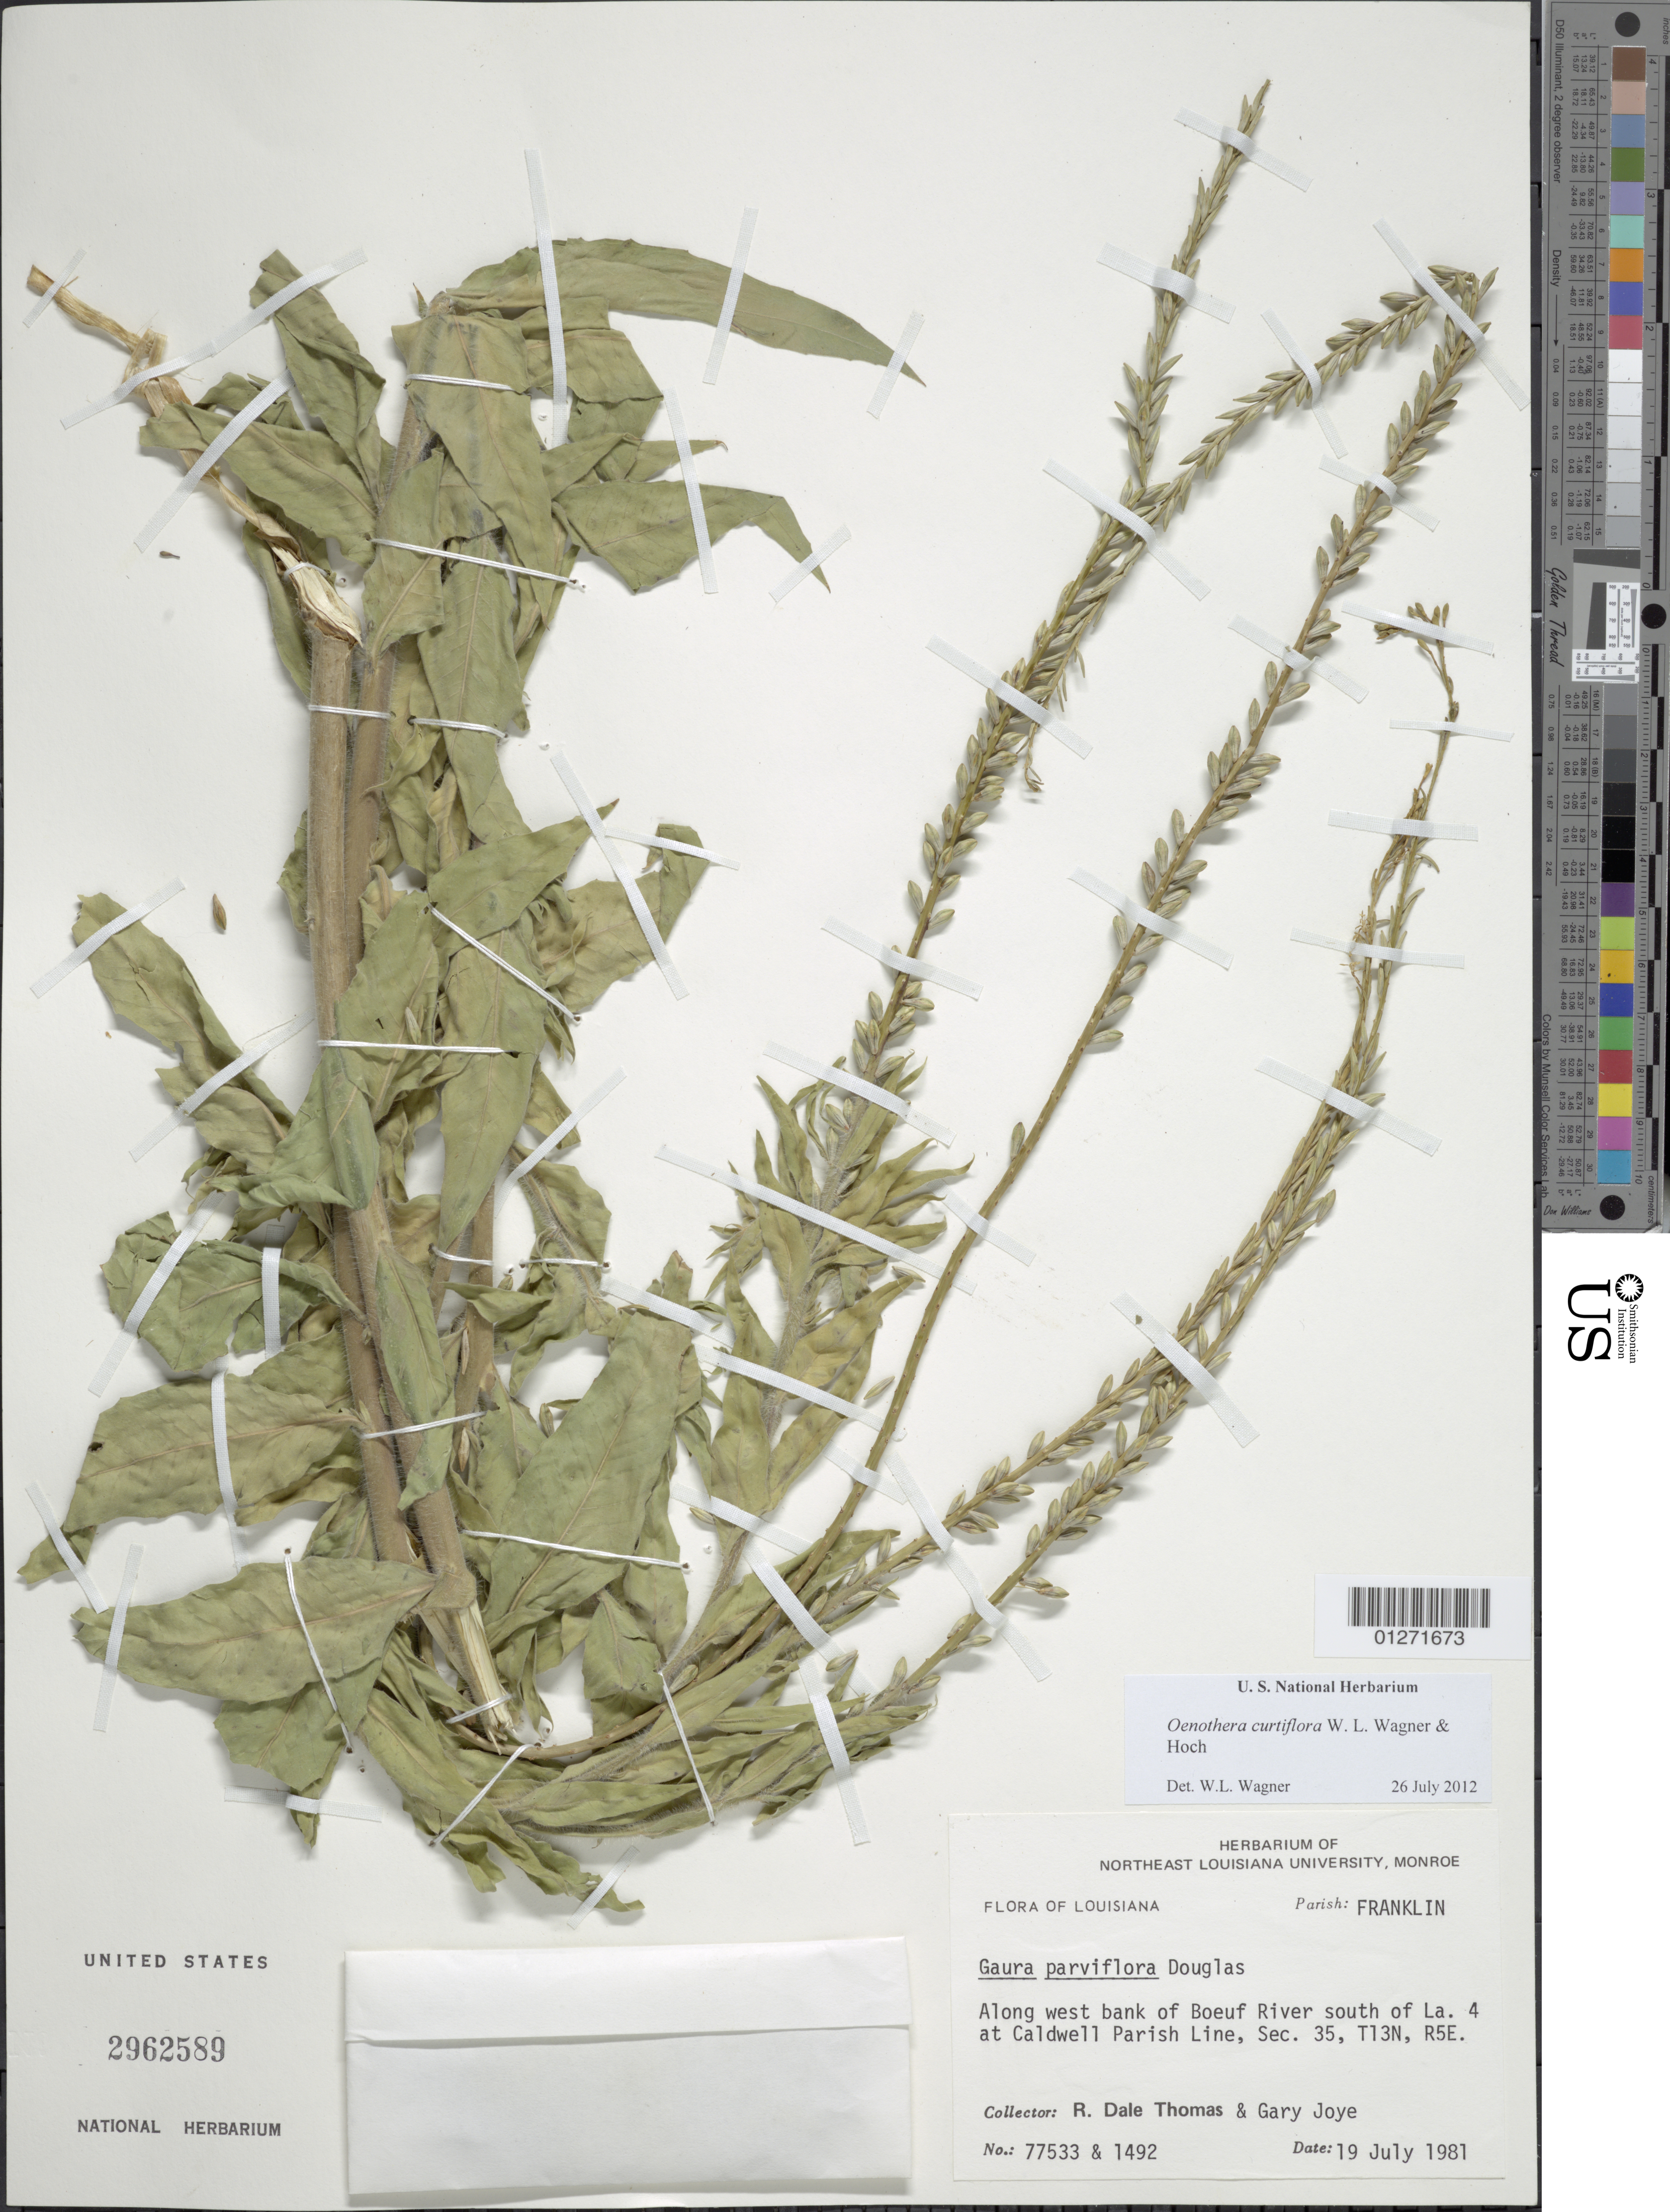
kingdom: Plantae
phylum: Tracheophyta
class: Magnoliopsida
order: Myrtales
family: Onagraceae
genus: Oenothera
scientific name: Oenothera curtiflora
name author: W.L. Wagner & Hoch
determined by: Wagner, W. L., (BOT), Smithsonian Institution - National Museum of Natural History (UNITED STATES)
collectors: R. Thomas & G. Joye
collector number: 77533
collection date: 1981-07-19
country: United States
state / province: Louisiana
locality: Along west bank of Boeuf River south of La. 4 at Caldwell Parish Line.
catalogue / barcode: US 2962589